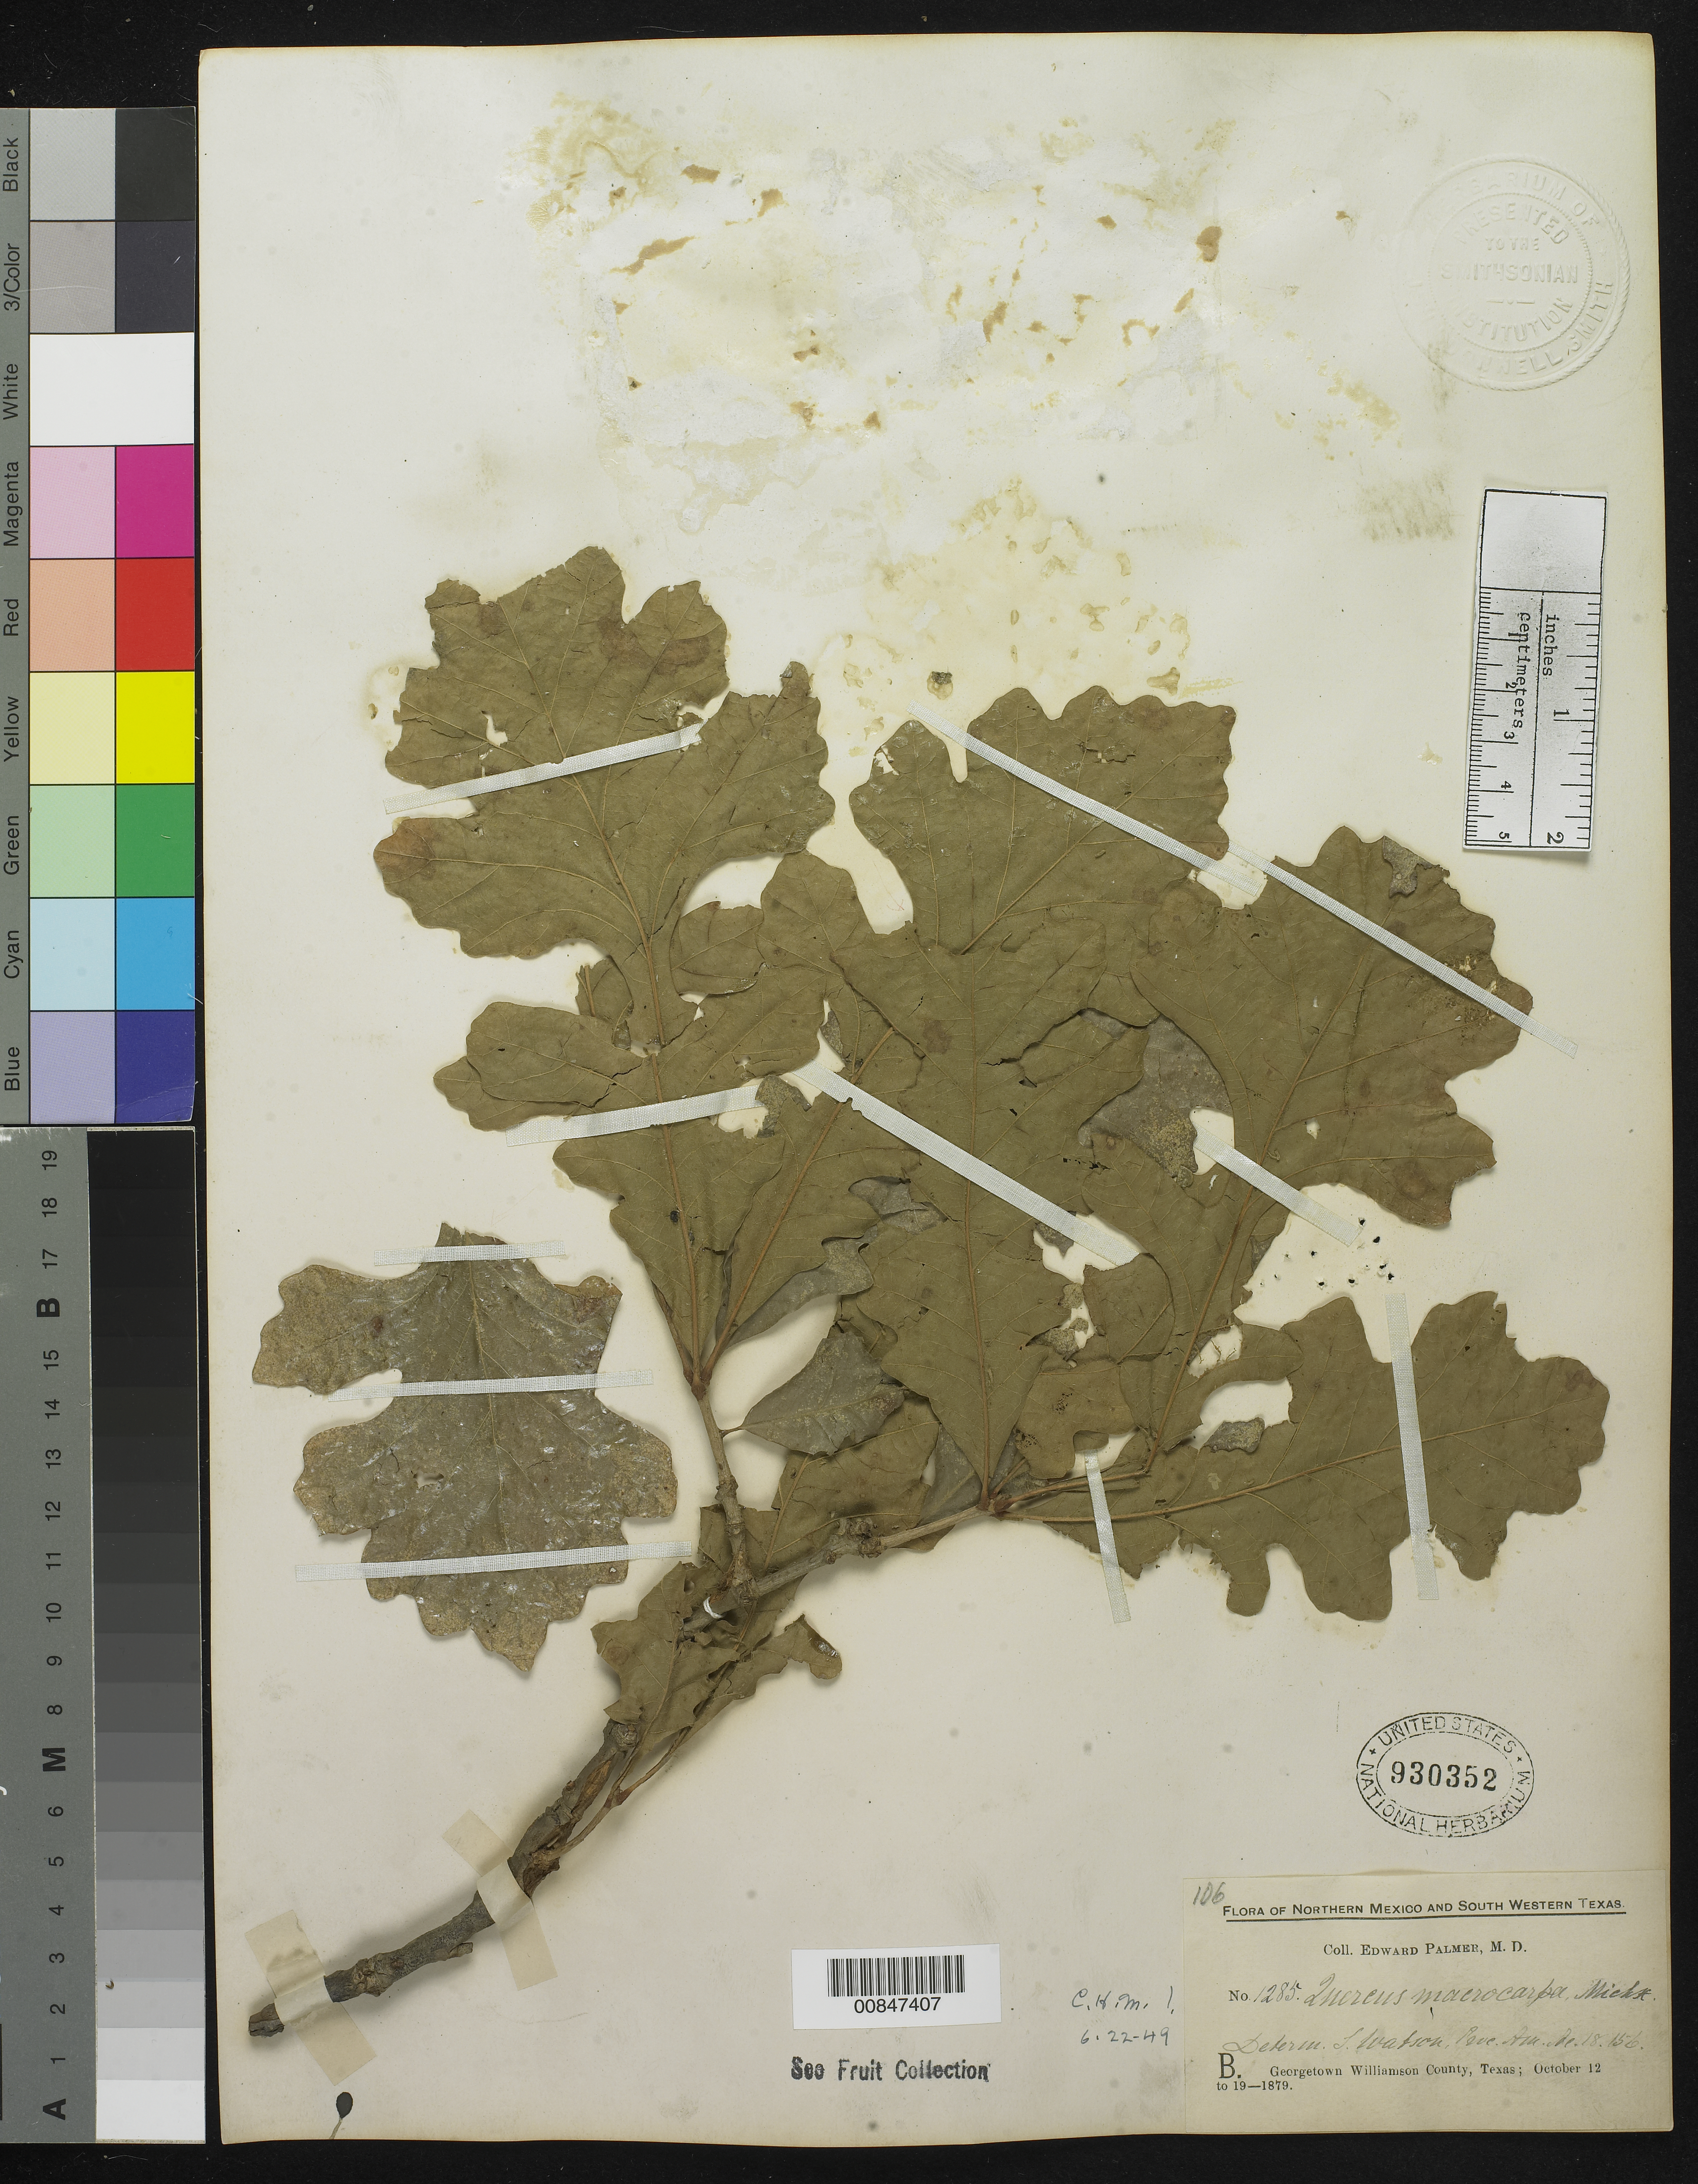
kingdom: Plantae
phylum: Tracheophyta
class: Magnoliopsida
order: Fagales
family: Fagaceae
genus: Quercus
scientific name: Quercus macrocarpa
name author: Michx.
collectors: E. Palmer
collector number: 1285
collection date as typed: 12 Oct 1879 to 19 Oct 1879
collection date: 1879-10-12/1879-10-19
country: United States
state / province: Texas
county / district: Williamson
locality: B. Georgetown, Williamson County, Texas.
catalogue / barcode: US 930352